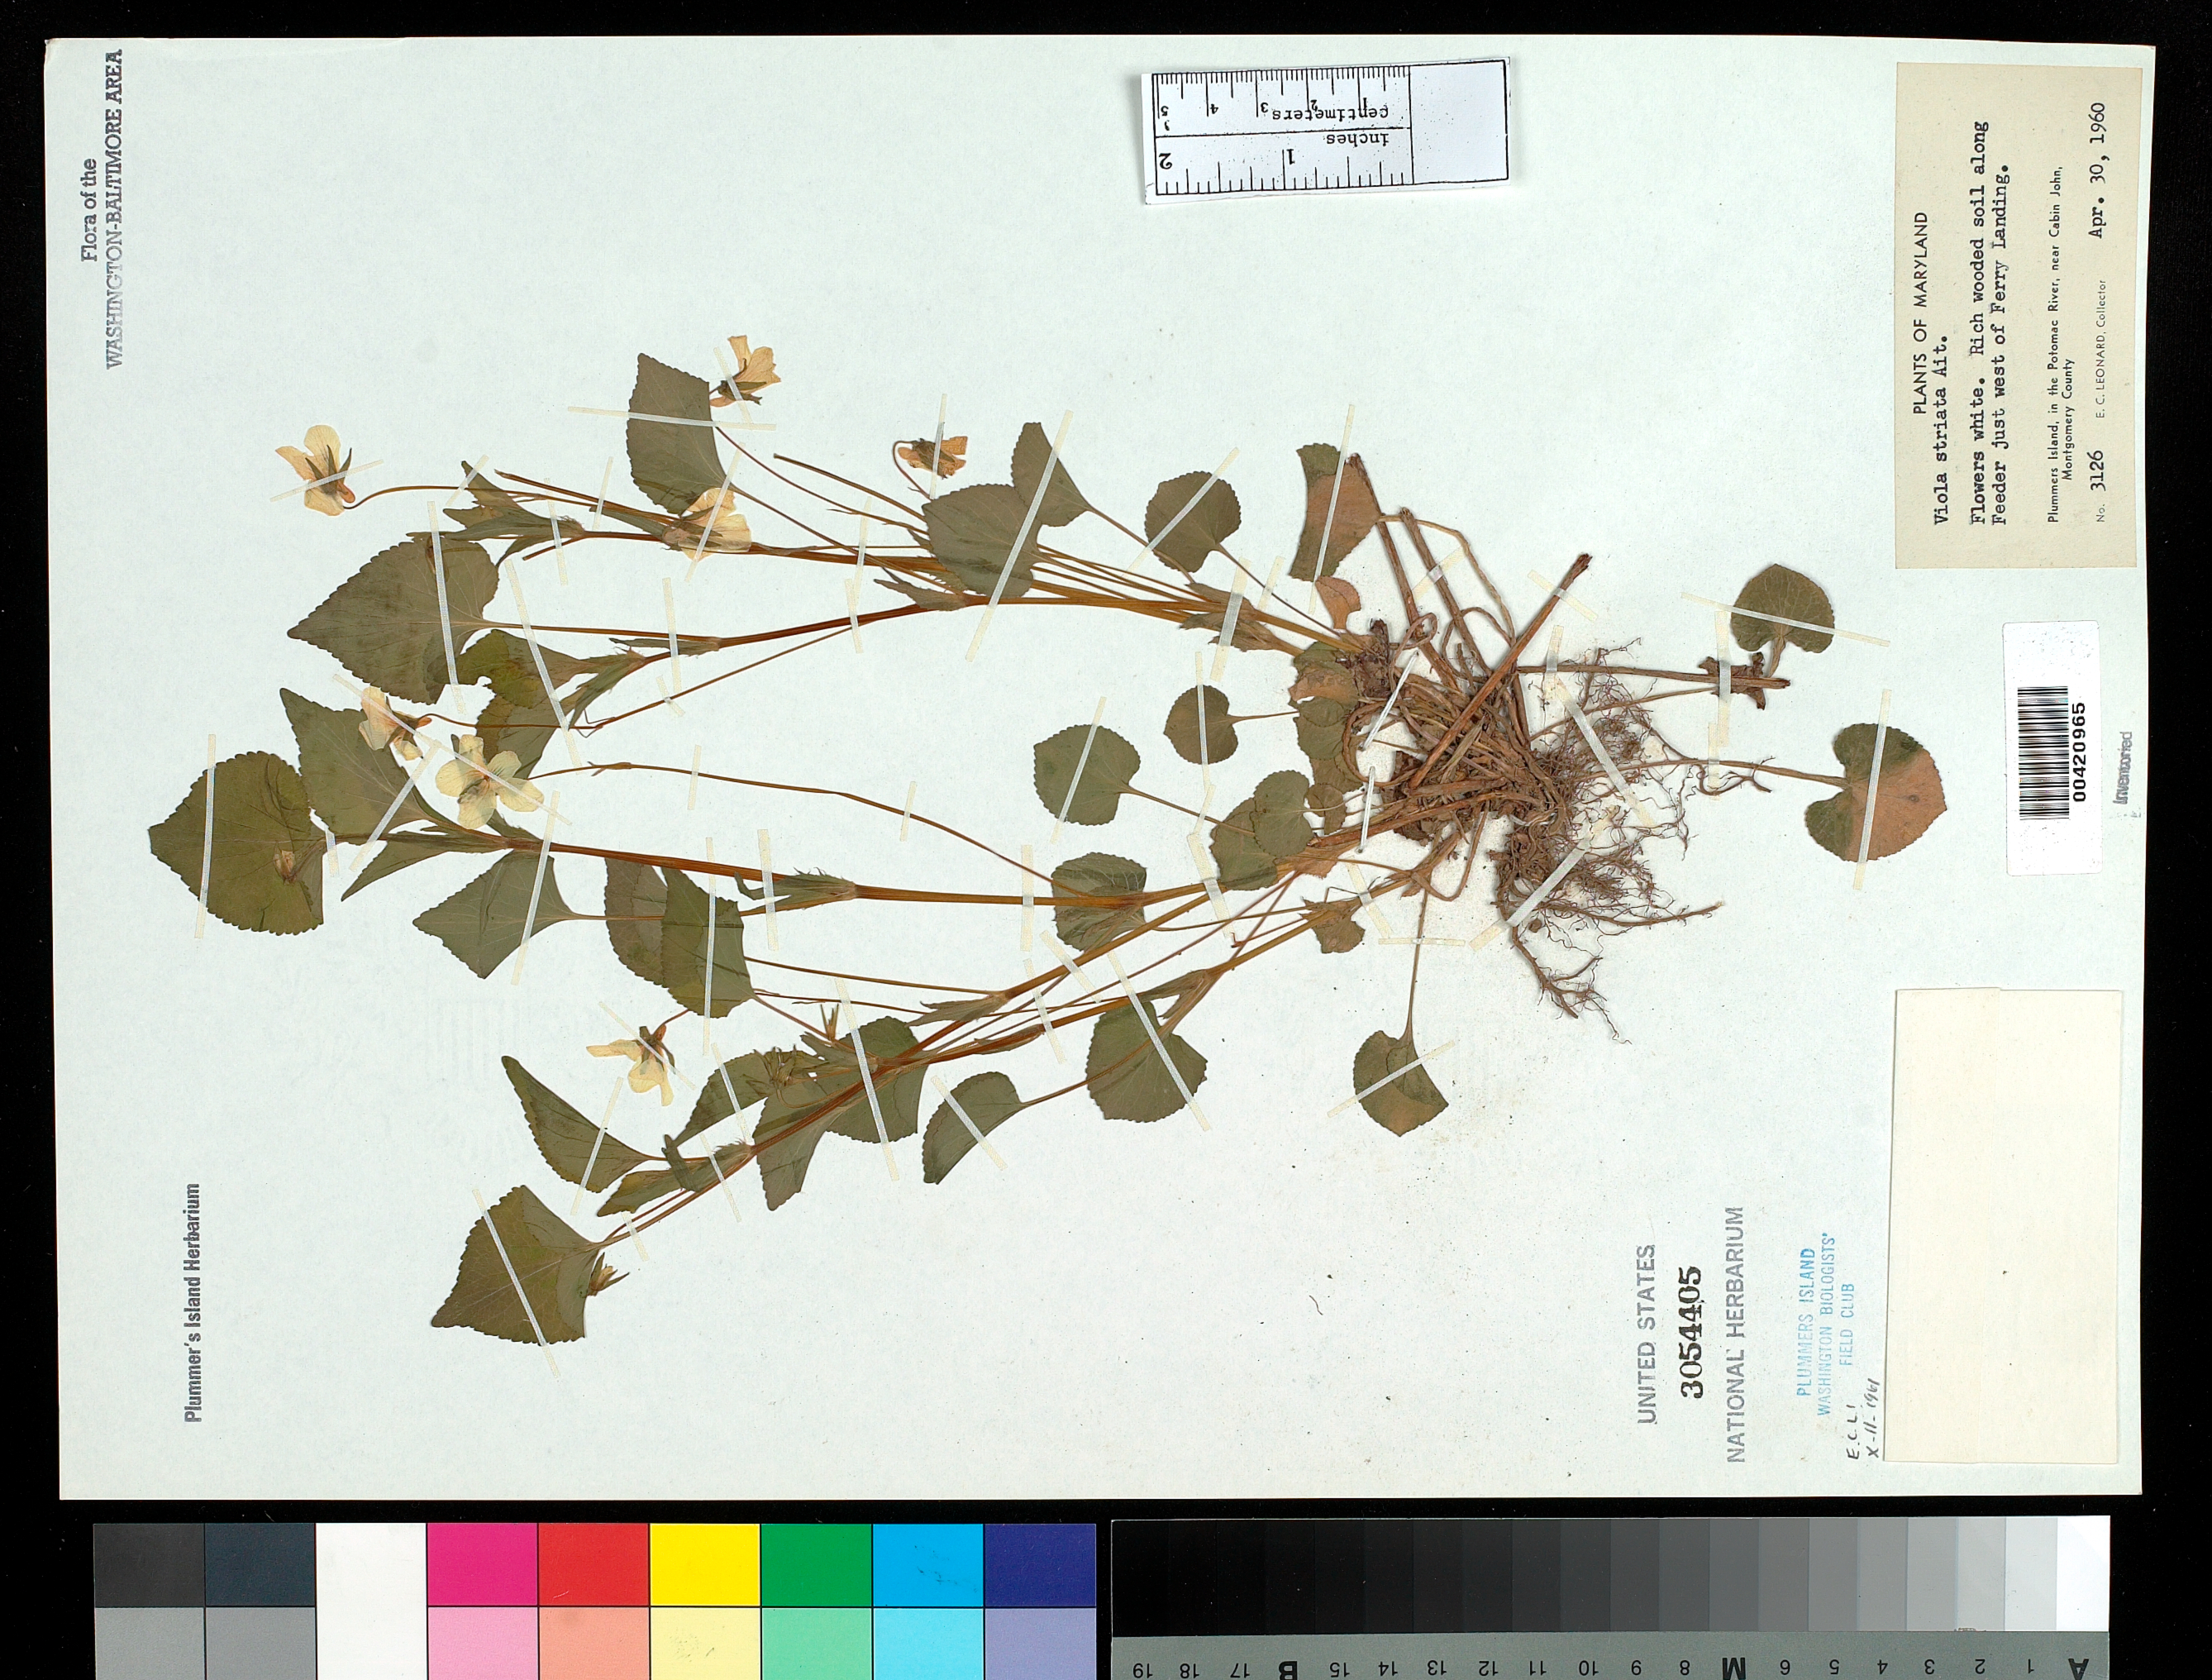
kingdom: Plantae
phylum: Tracheophyta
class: Magnoliopsida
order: Malpighiales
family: Violaceae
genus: Viola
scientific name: Viola striata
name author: Aiton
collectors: E. C. Leonard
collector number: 3126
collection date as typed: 30 Apr 1960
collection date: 1960-04-30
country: United States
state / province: Maryland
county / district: Montgomery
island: Plummers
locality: Plummer's Island; along feeder just west of Ferry Landing C. & O. Canal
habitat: Rich wooded soil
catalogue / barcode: US 3054405